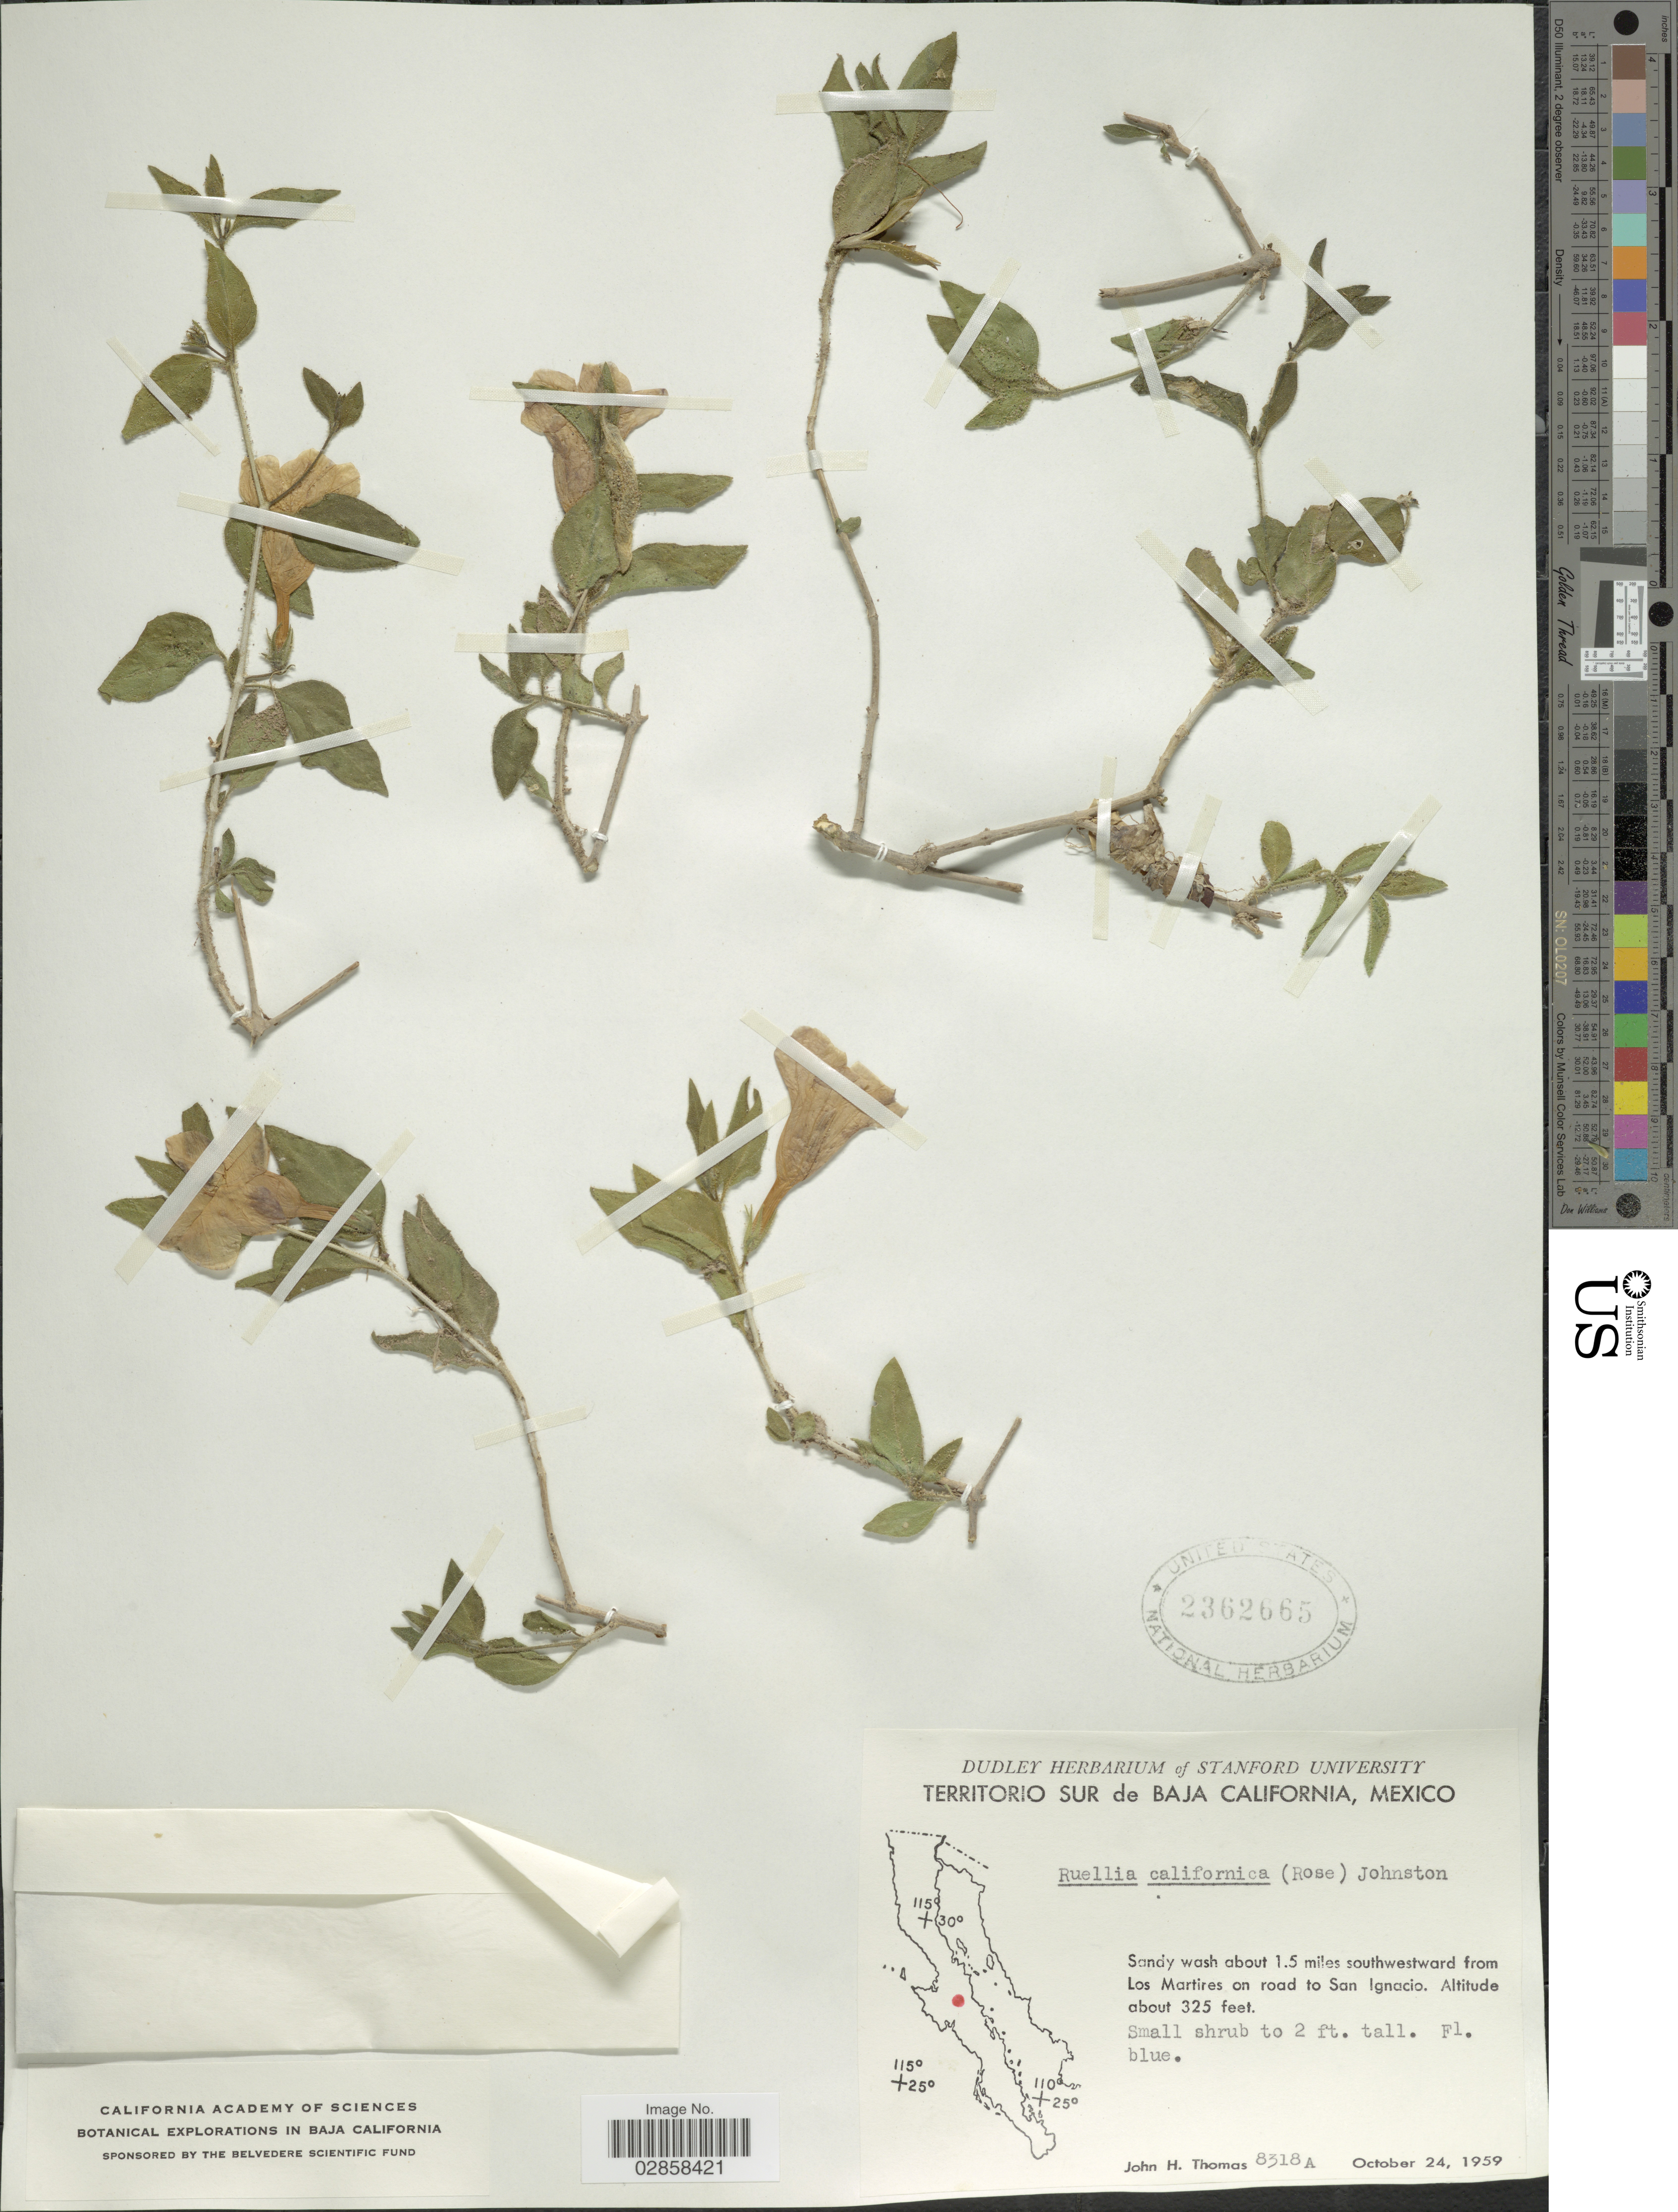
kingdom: Plantae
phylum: Tracheophyta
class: Magnoliopsida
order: Lamiales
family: Acanthaceae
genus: Ruellia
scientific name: Ruellia californica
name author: (Rose) I.M. Johnst.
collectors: J. H. Thomas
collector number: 8318A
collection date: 1959-10-24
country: Mexico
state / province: Baja California Sur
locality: Sandy wash about 1.5 miles southwestward from Los Martires on road to San Ignacio.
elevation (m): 99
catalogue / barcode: US 2362665